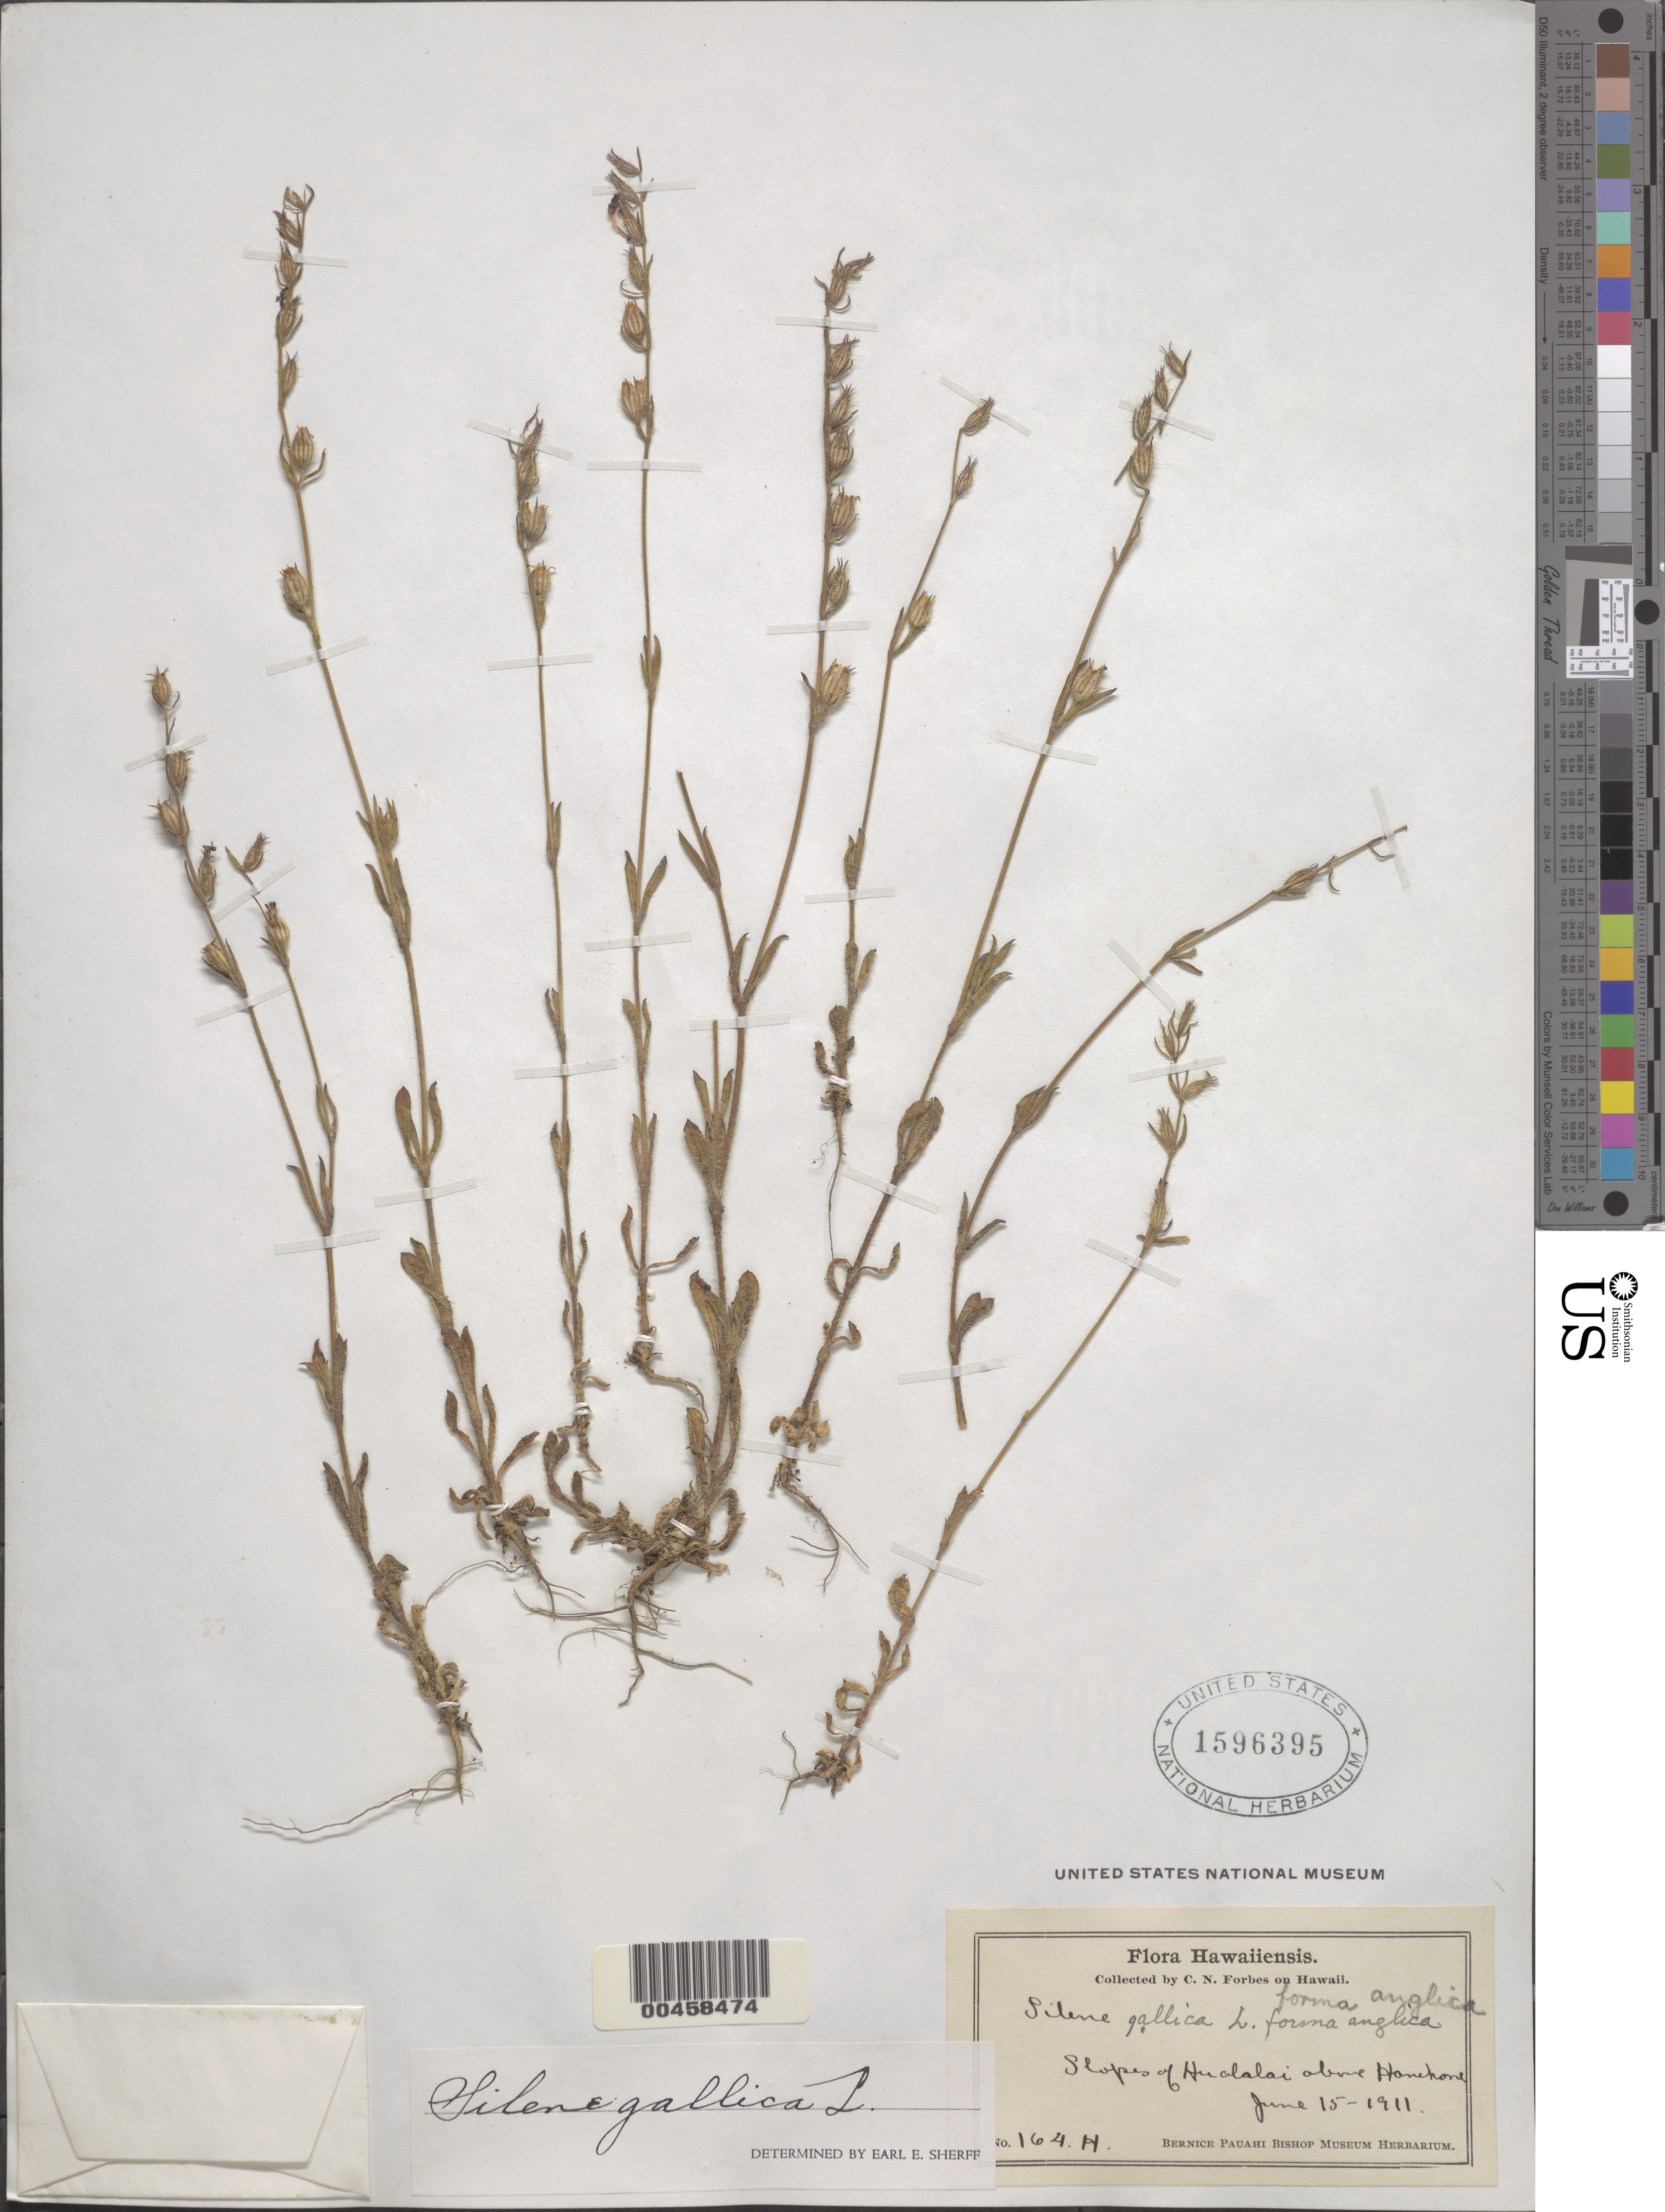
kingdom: Plantae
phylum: Tracheophyta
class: Magnoliopsida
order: Caryophyllales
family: Caryophyllaceae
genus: Silene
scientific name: Silene gallica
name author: L.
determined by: Sherff, E. E.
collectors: C. N. Forbes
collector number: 164.H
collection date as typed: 15 Jun 1911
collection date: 1911-06-15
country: United States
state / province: Hawaii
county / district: Hawaii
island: Hawaii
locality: Slopes of Hualalai above Hanehane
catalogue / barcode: US 1596395